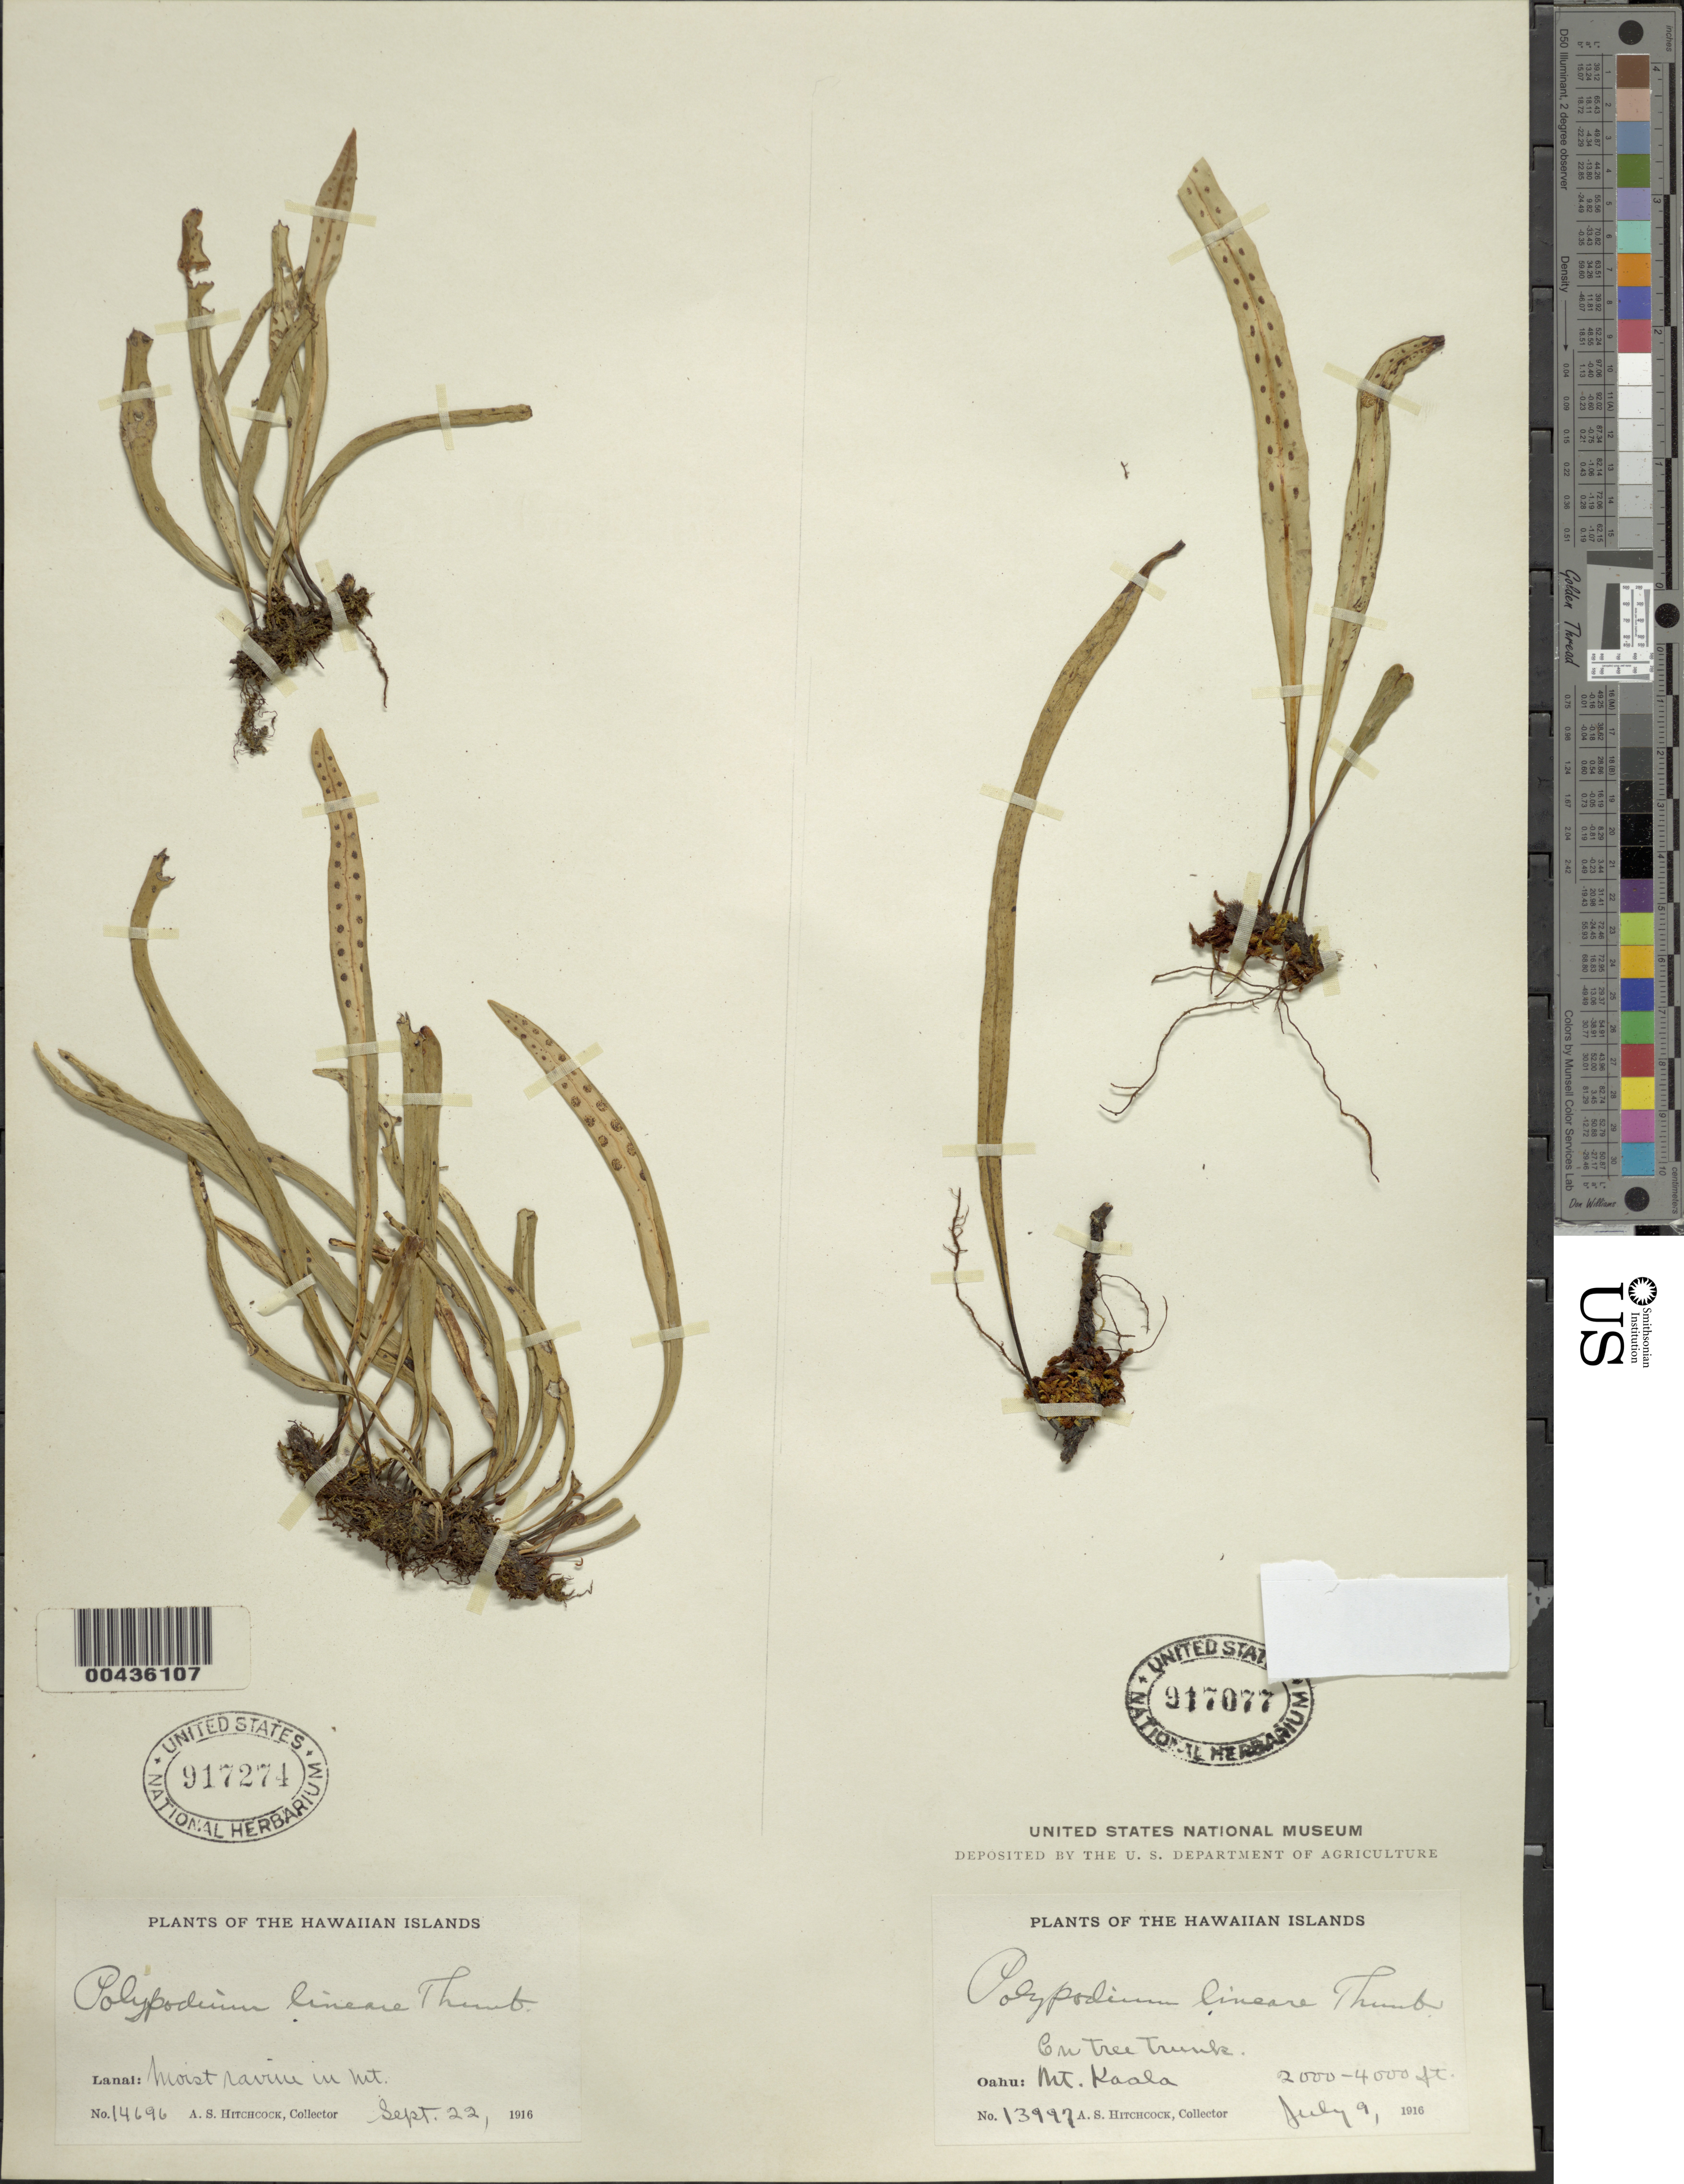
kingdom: Plantae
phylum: Tracheophyta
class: Polypodiopsida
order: Polypodiales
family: Polypodiaceae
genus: Lepisorus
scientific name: Lepisorus thunbergianus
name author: (Kaulf.) Ching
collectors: A. S. Hitchcock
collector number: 14696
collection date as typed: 22 Sep 1916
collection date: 1916-09-22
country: United States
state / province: Hawaii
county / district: Maui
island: Lana'i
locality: Moist ravine in Mt.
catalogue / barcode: US 917274